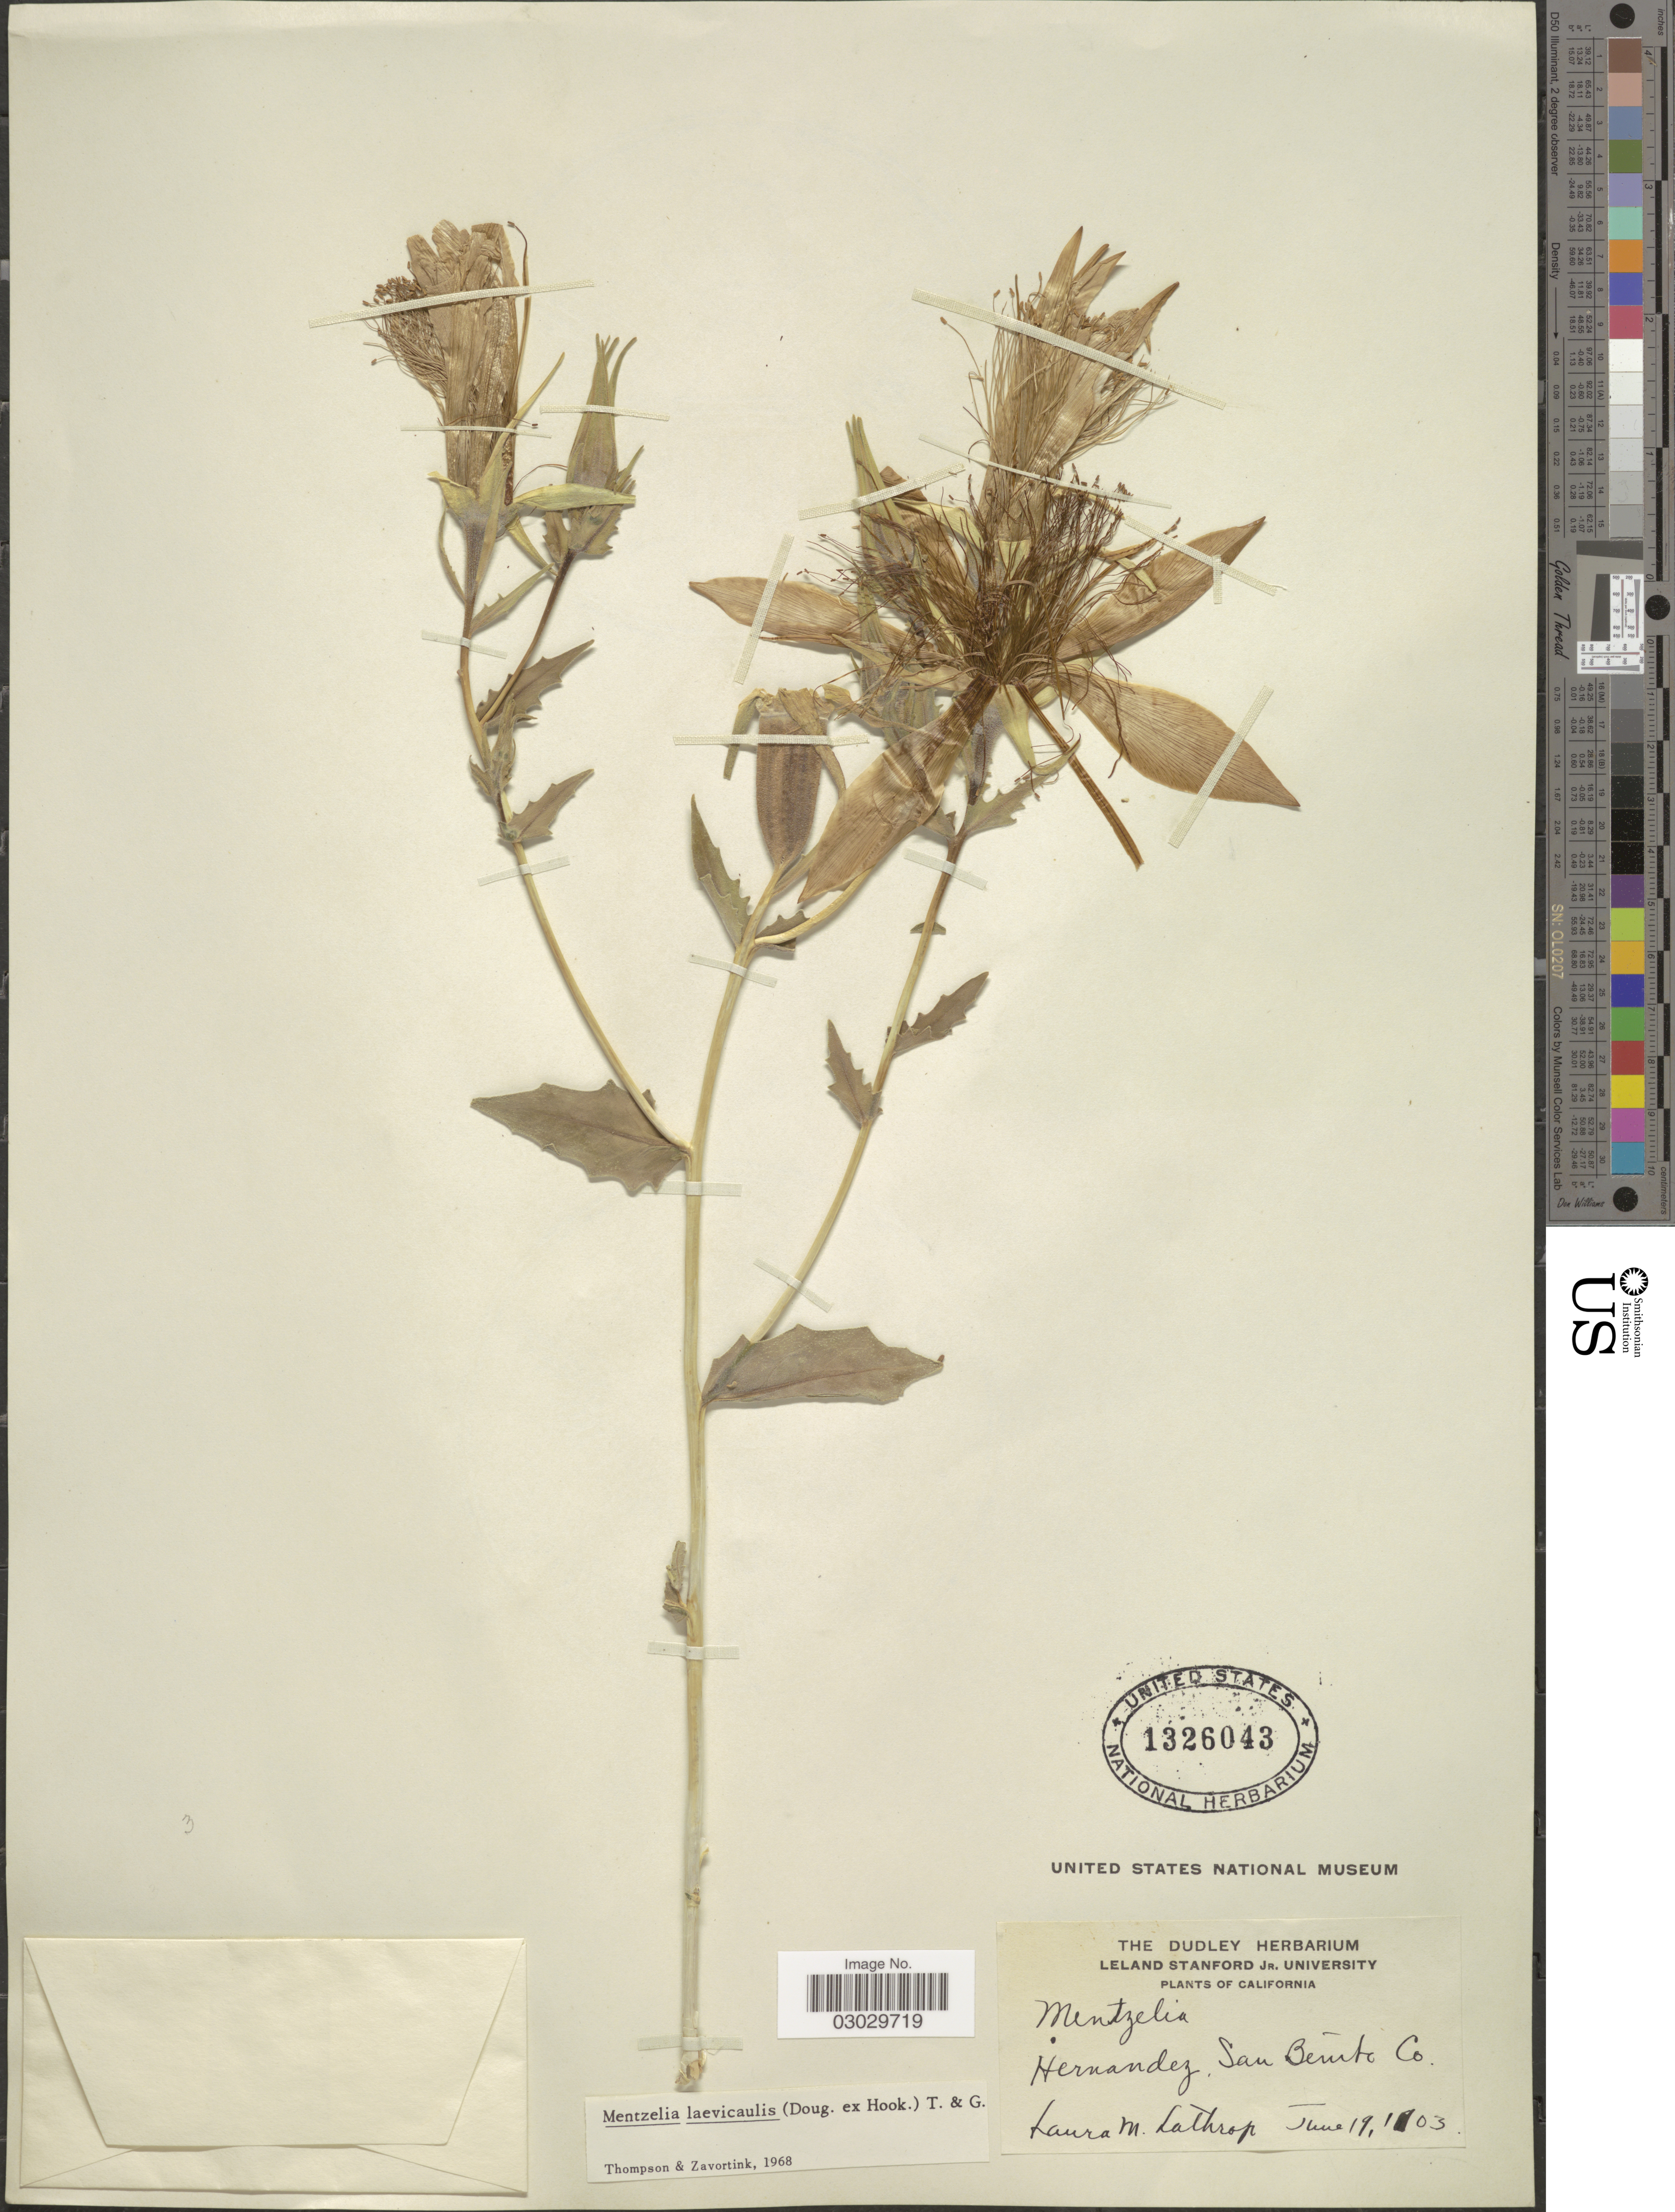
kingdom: Plantae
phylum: Tracheophyta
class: Magnoliopsida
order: Cornales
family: Loasaceae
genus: Mentzelia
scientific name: Mentzelia laevicaulis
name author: (Douglas ex Hook.) Torr. & A. Gray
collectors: L. M. Lathrop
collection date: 1903-06-19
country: United States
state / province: California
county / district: San Benito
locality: Hernandez, San Benito Co.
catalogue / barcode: US 1326043